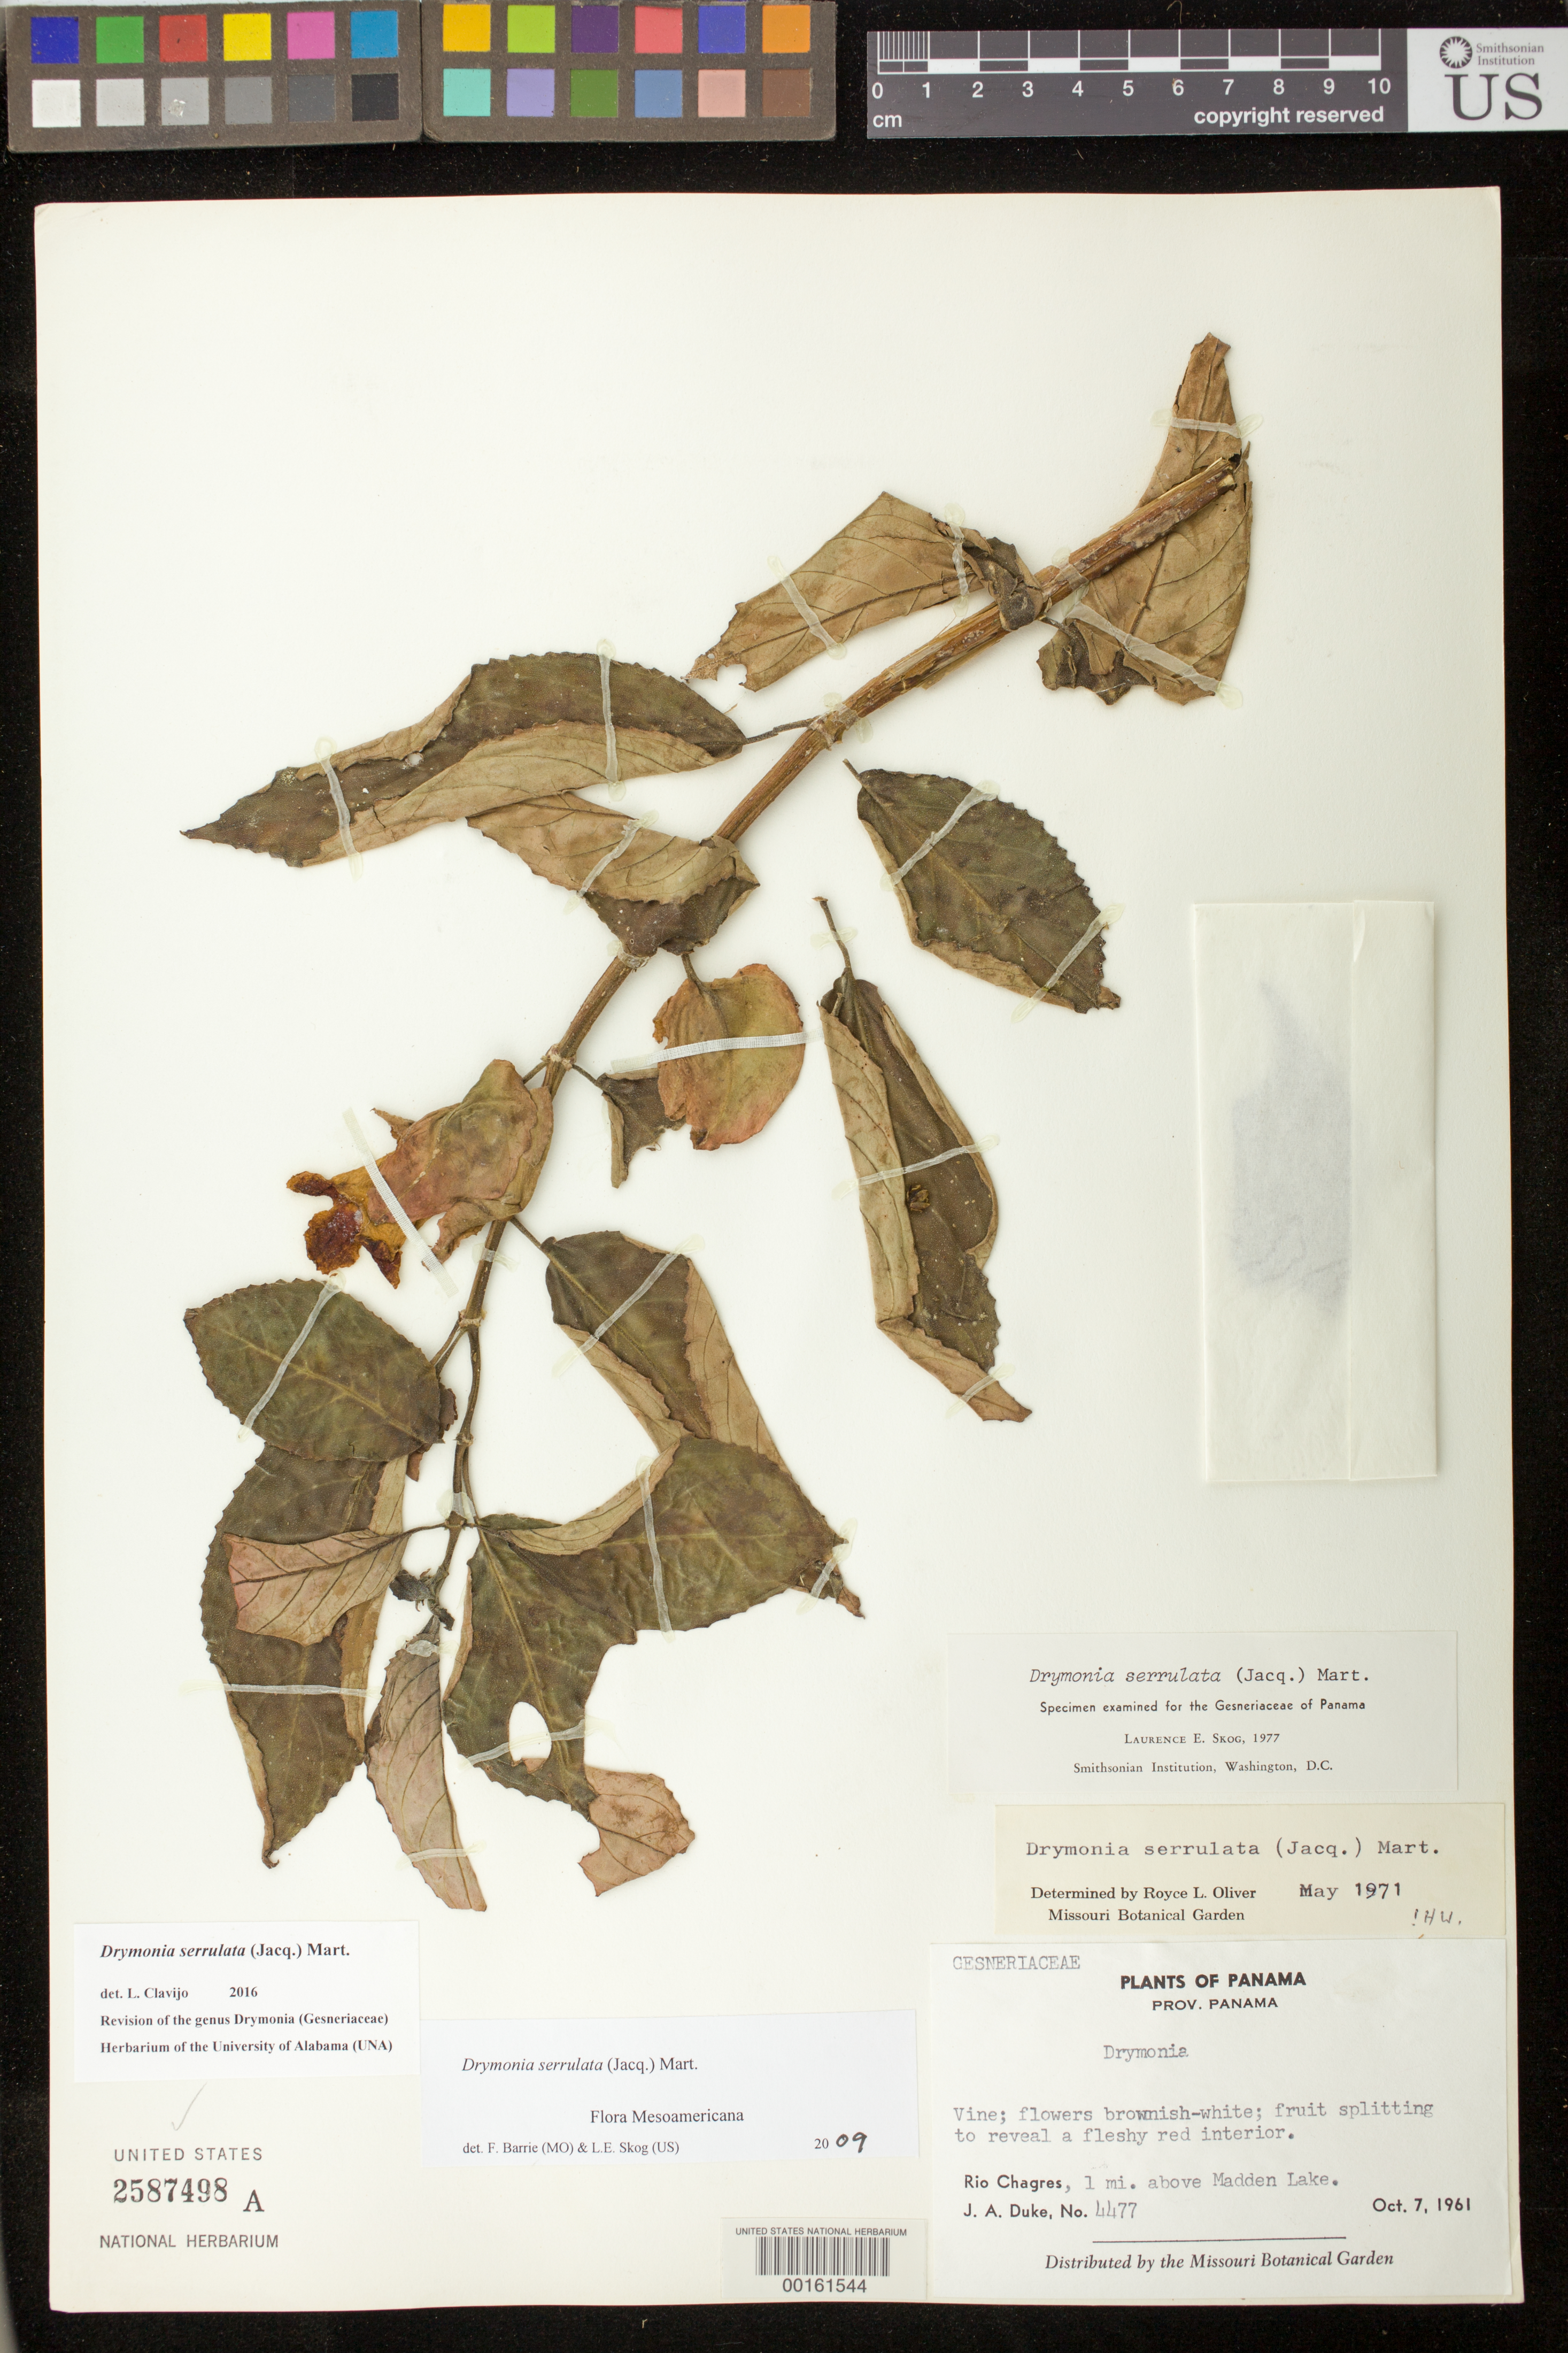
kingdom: Plantae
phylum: Tracheophyta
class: Magnoliopsida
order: Lamiales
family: Gesneriaceae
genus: Drymonia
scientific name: Drymonia serrulata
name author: (Jacq.) Mart.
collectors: J. A. Duke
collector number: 4477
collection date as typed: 07 Oct 1961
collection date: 1961-10-07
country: Panama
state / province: Panamá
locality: Rio Chagres, 1 mi above Madden Lake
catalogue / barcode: US 2587498A